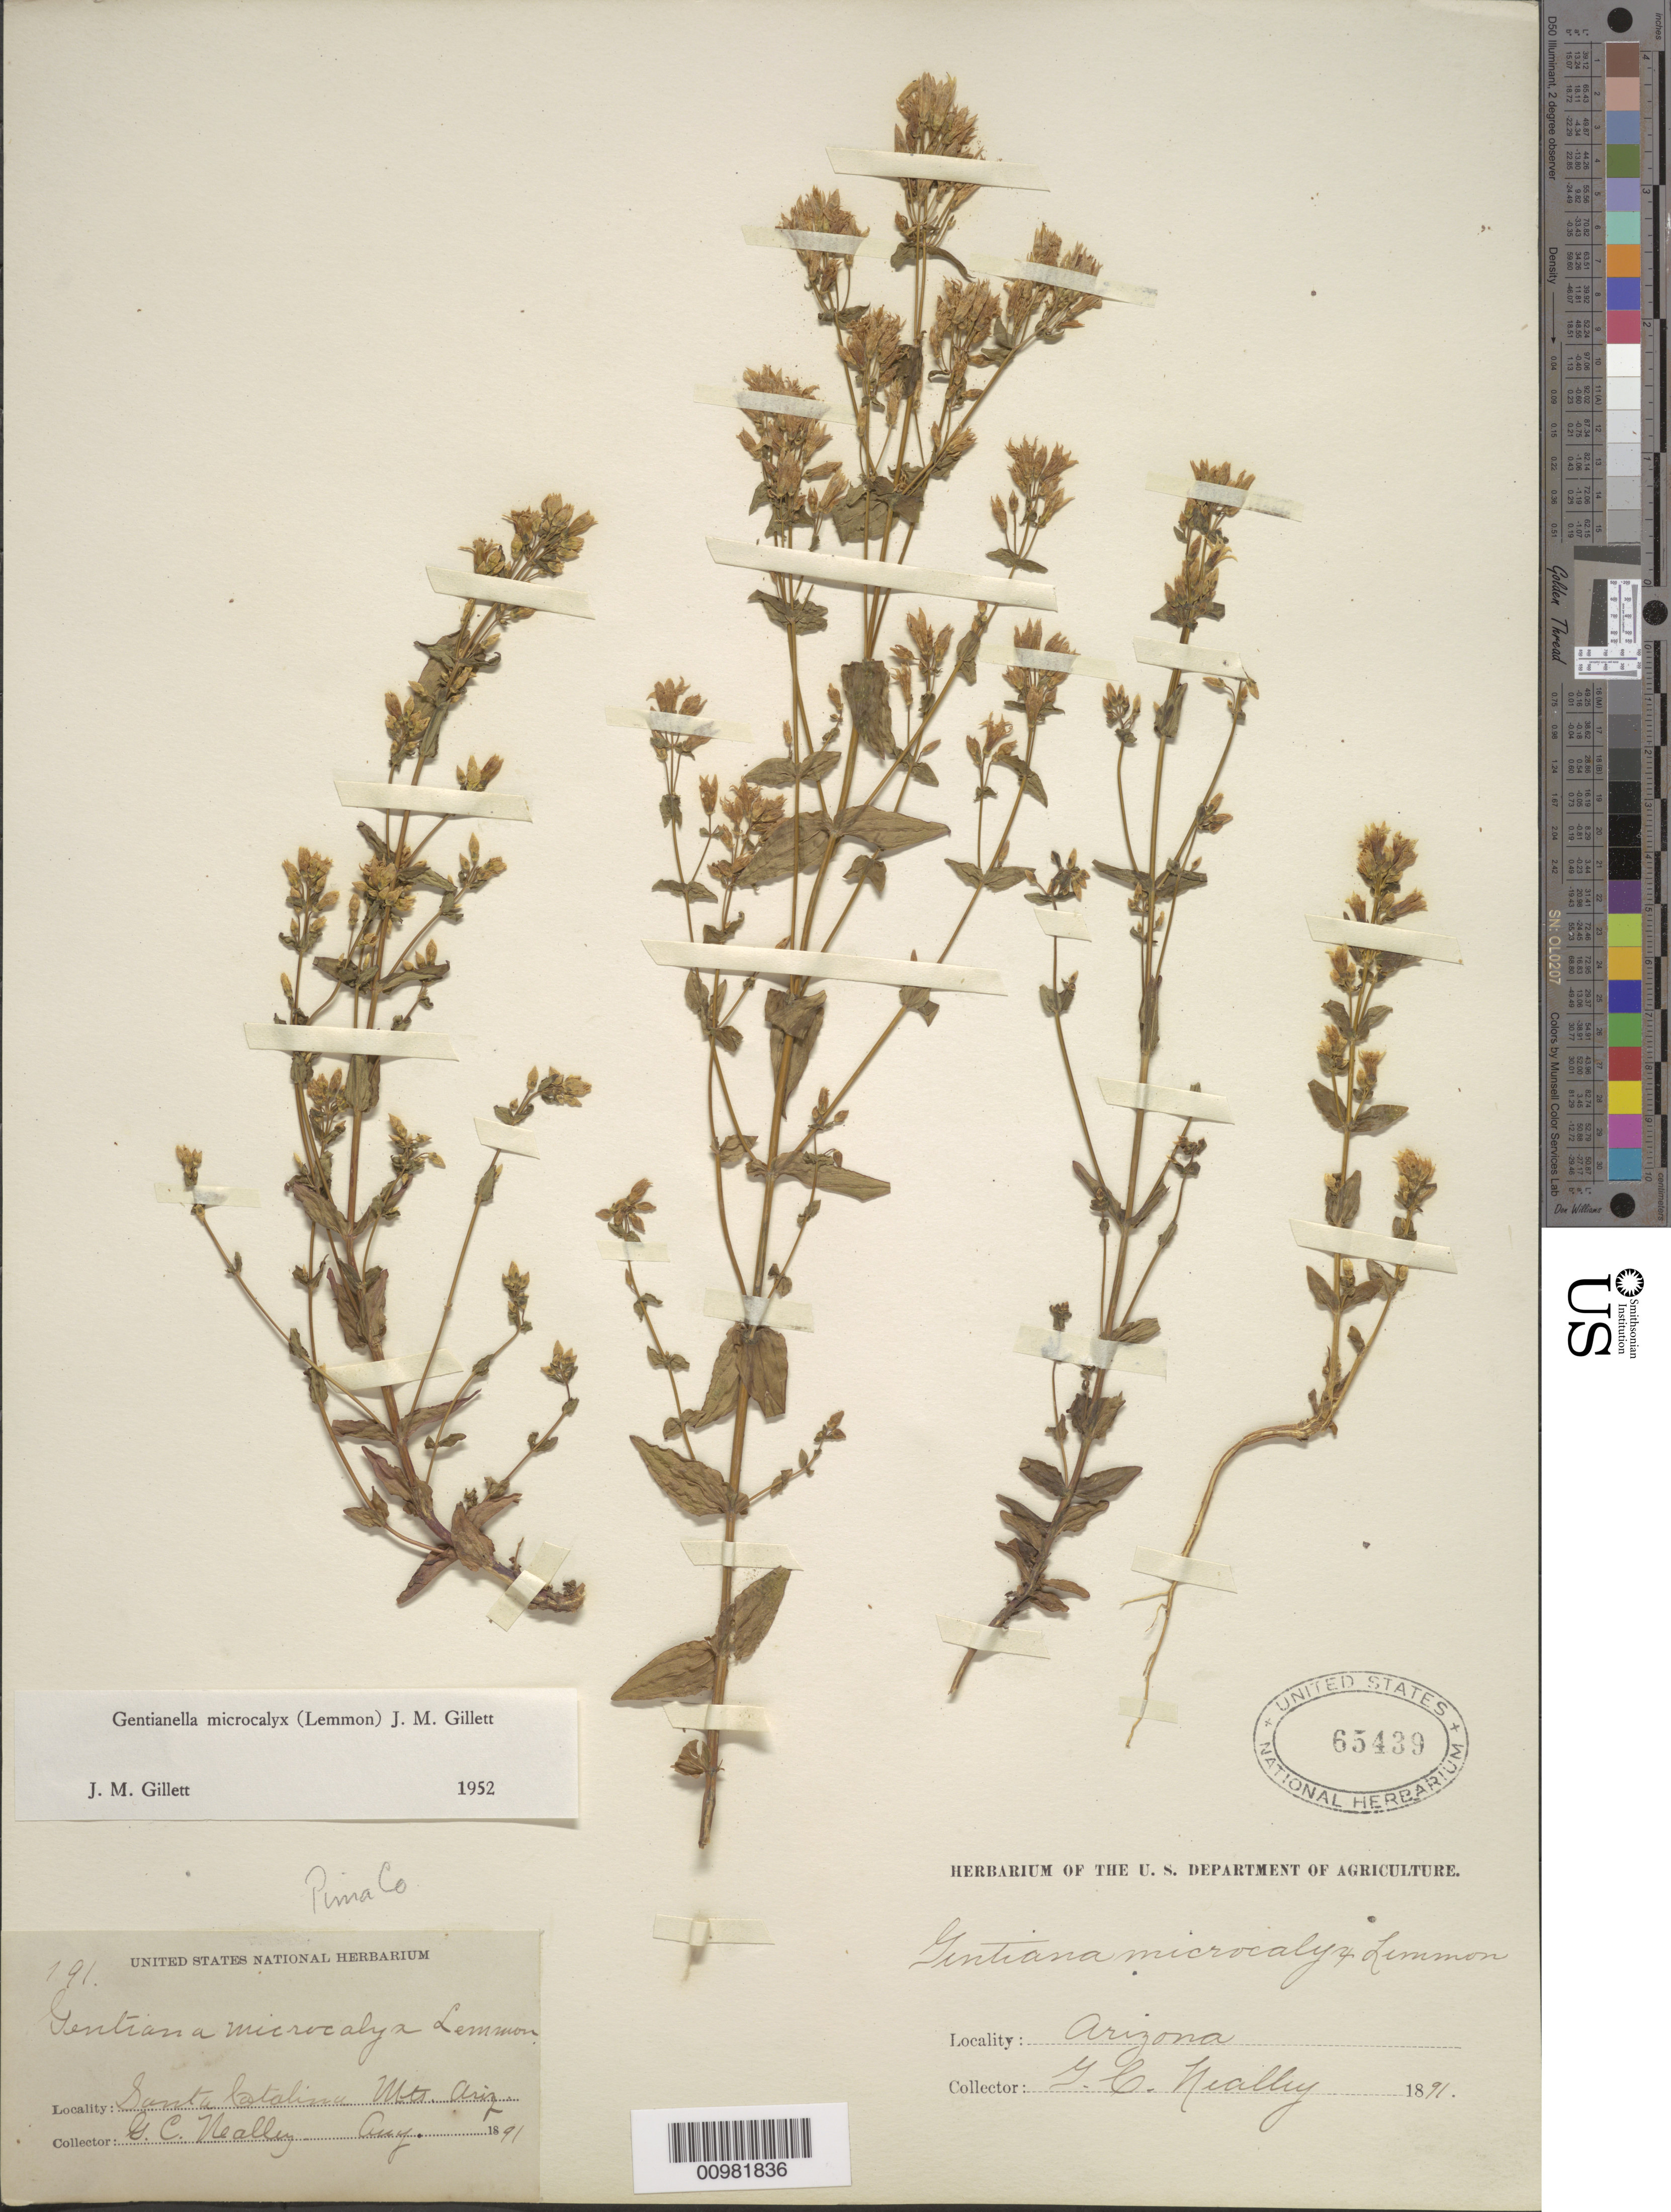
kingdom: Plantae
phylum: Tracheophyta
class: Magnoliopsida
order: Gentianales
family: Gentianaceae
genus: Gentianella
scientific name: Gentianella microcalyx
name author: (Lemmon) J.M. Gillet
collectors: G. C. Nealley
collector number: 191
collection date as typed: Aug 1891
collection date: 1891-08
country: United States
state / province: Arizona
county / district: Pima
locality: Santa Catalina Mts.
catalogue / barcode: US 65439